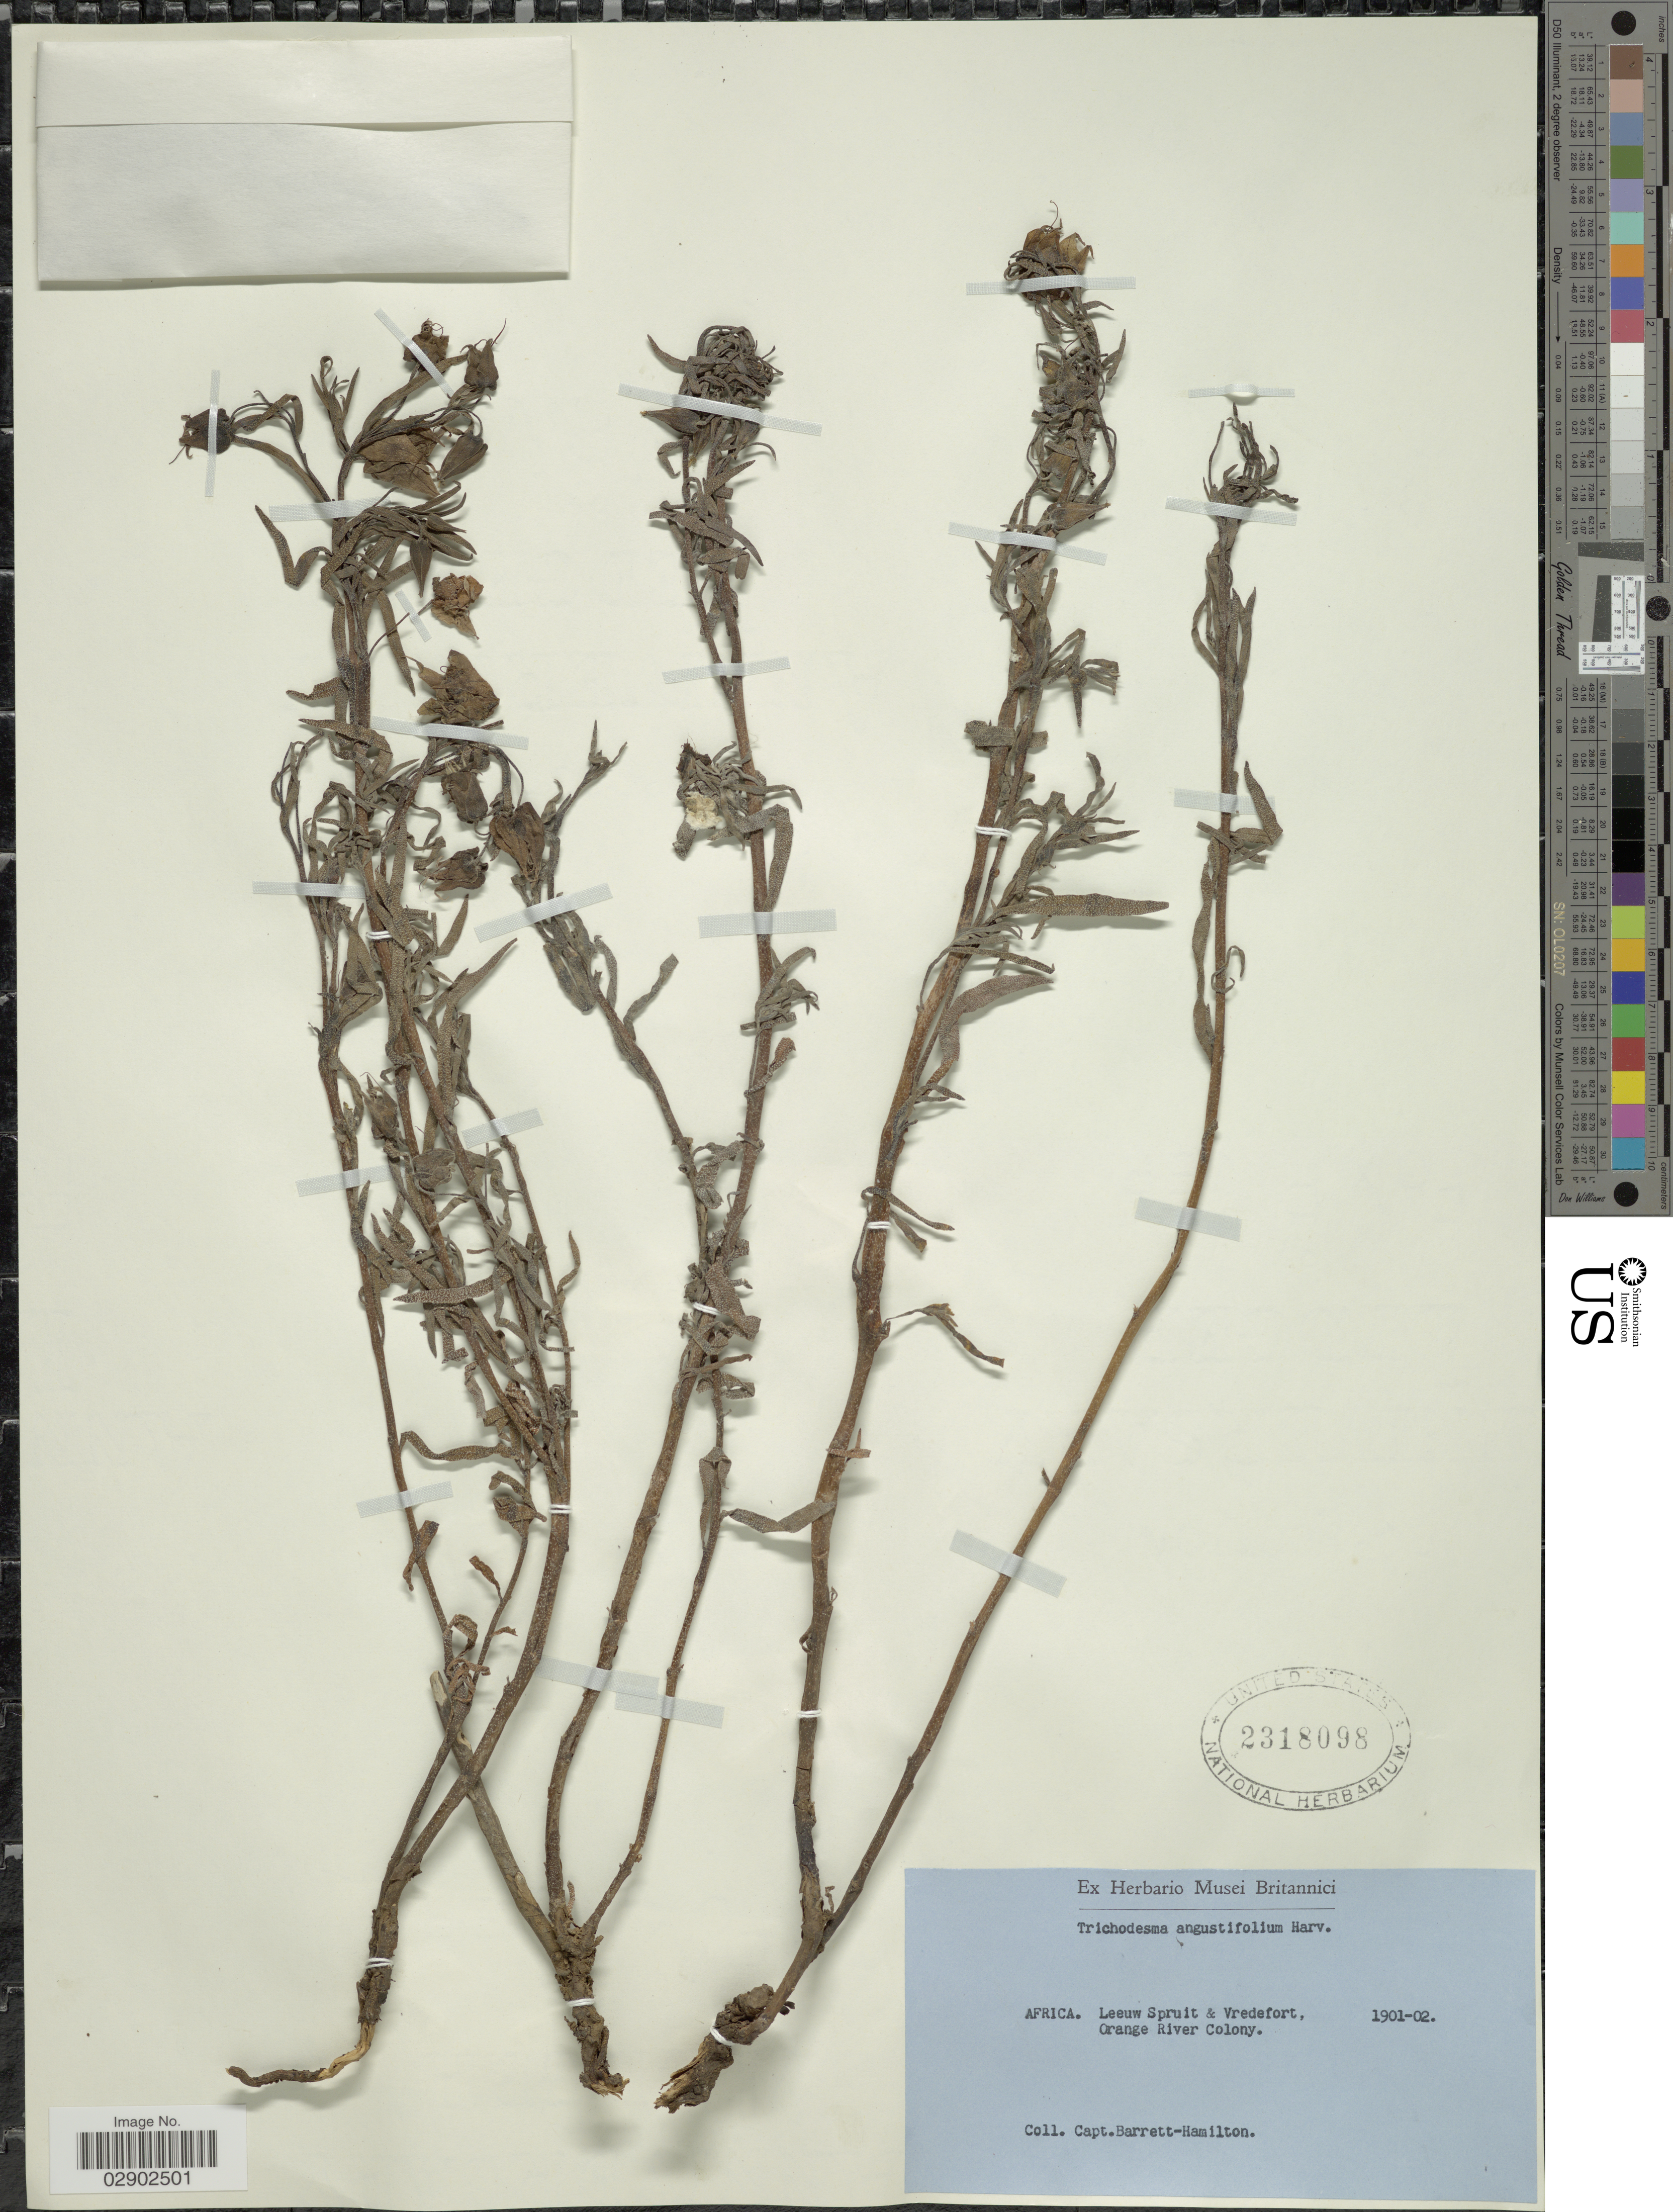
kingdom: Plantae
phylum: Tracheophyta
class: Magnoliopsida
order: Boraginales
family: Boraginaceae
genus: Trichodesma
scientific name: Trichodesma angustifolium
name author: Harv.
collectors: G. E. Barrett-Hamilton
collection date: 1901/1902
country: South Africa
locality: Leeuw Spruit & Vredefort, Orange River Colony.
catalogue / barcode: US 2318098